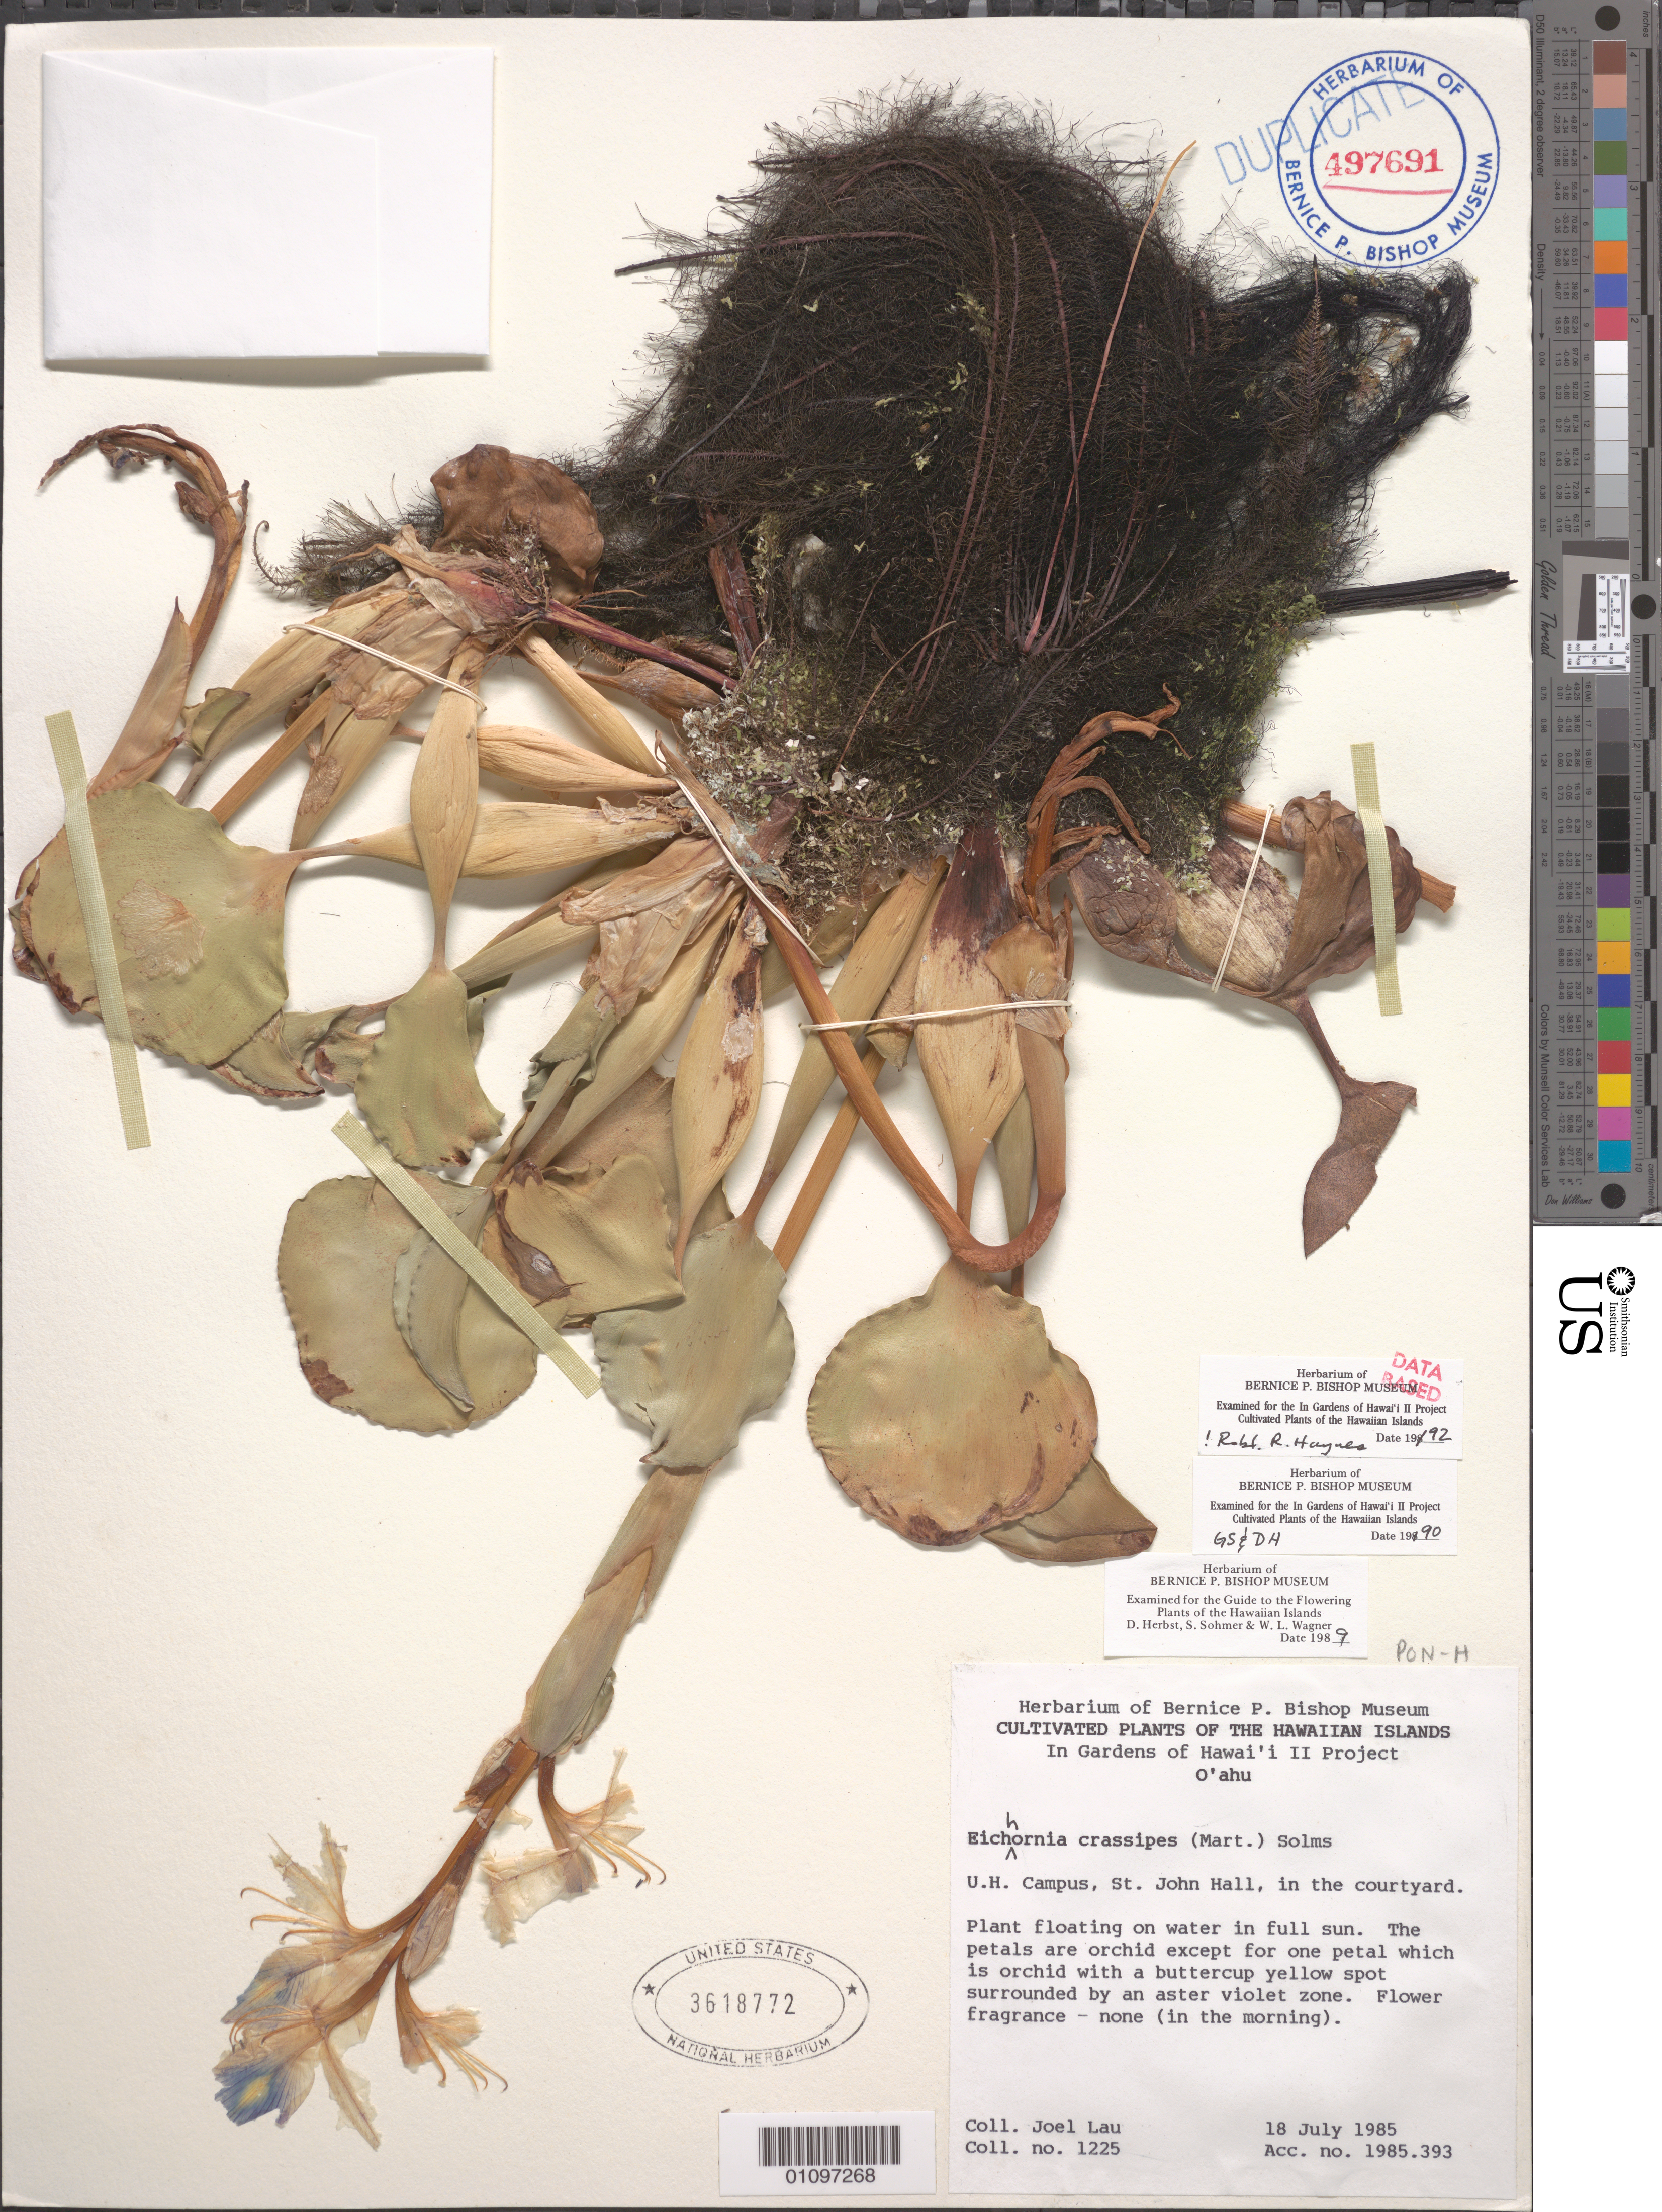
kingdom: Plantae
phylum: Tracheophyta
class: Liliopsida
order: Commelinales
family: Pontederiaceae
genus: Eichhornia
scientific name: Eichhornia crassipes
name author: (Mart.) Solms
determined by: Haynes, R. R.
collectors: J. Lau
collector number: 1225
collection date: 1985-07-18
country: United States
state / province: Hawaii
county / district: Honolulu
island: Oahu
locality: U. H. Campus, St. John Hall, in the courtyard.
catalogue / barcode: US 3618772